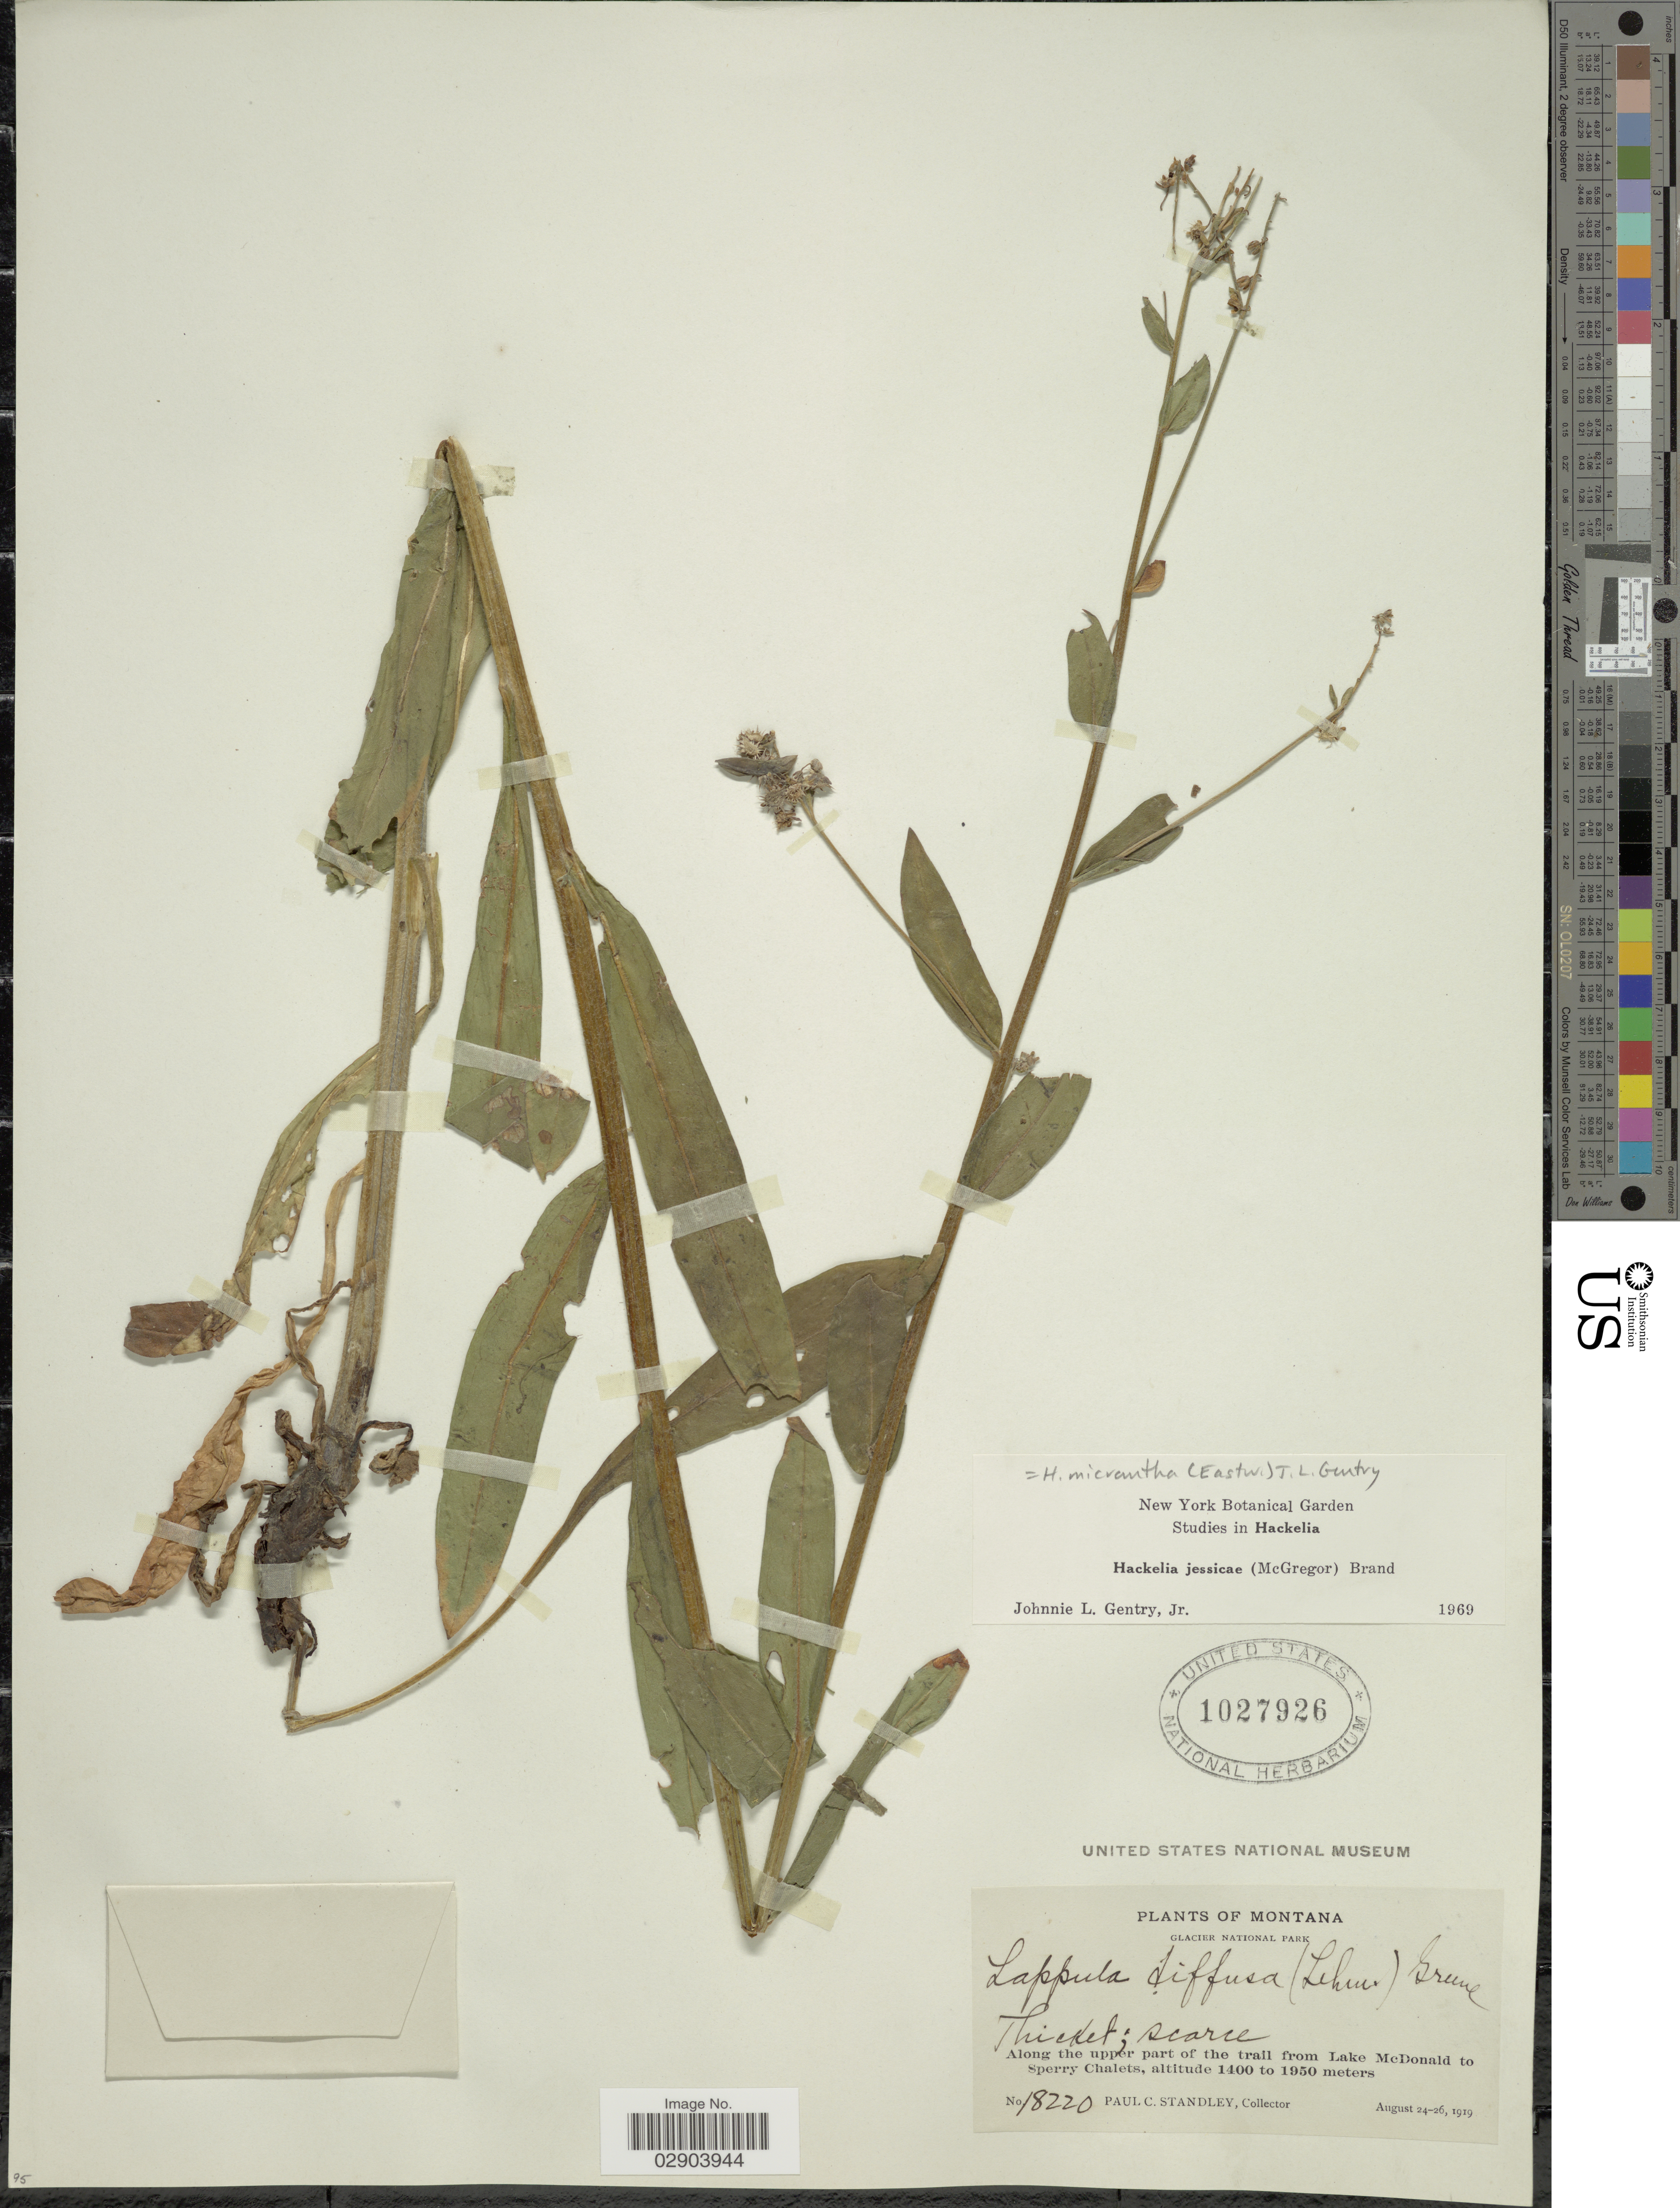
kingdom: Plantae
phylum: Tracheophyta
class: Magnoliopsida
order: Boraginales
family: Boraginaceae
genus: Hackelia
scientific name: Hackelia micrantha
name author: (Eastw.) J.L. Gentry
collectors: P. C. Standley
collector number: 18220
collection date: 1919-08-24/1919-08-26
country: United States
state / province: Montana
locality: Glacier National Park. Along the upper part of trail from Lake McDonald to Sperry Chalets.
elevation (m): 1400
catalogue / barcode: US 1027926